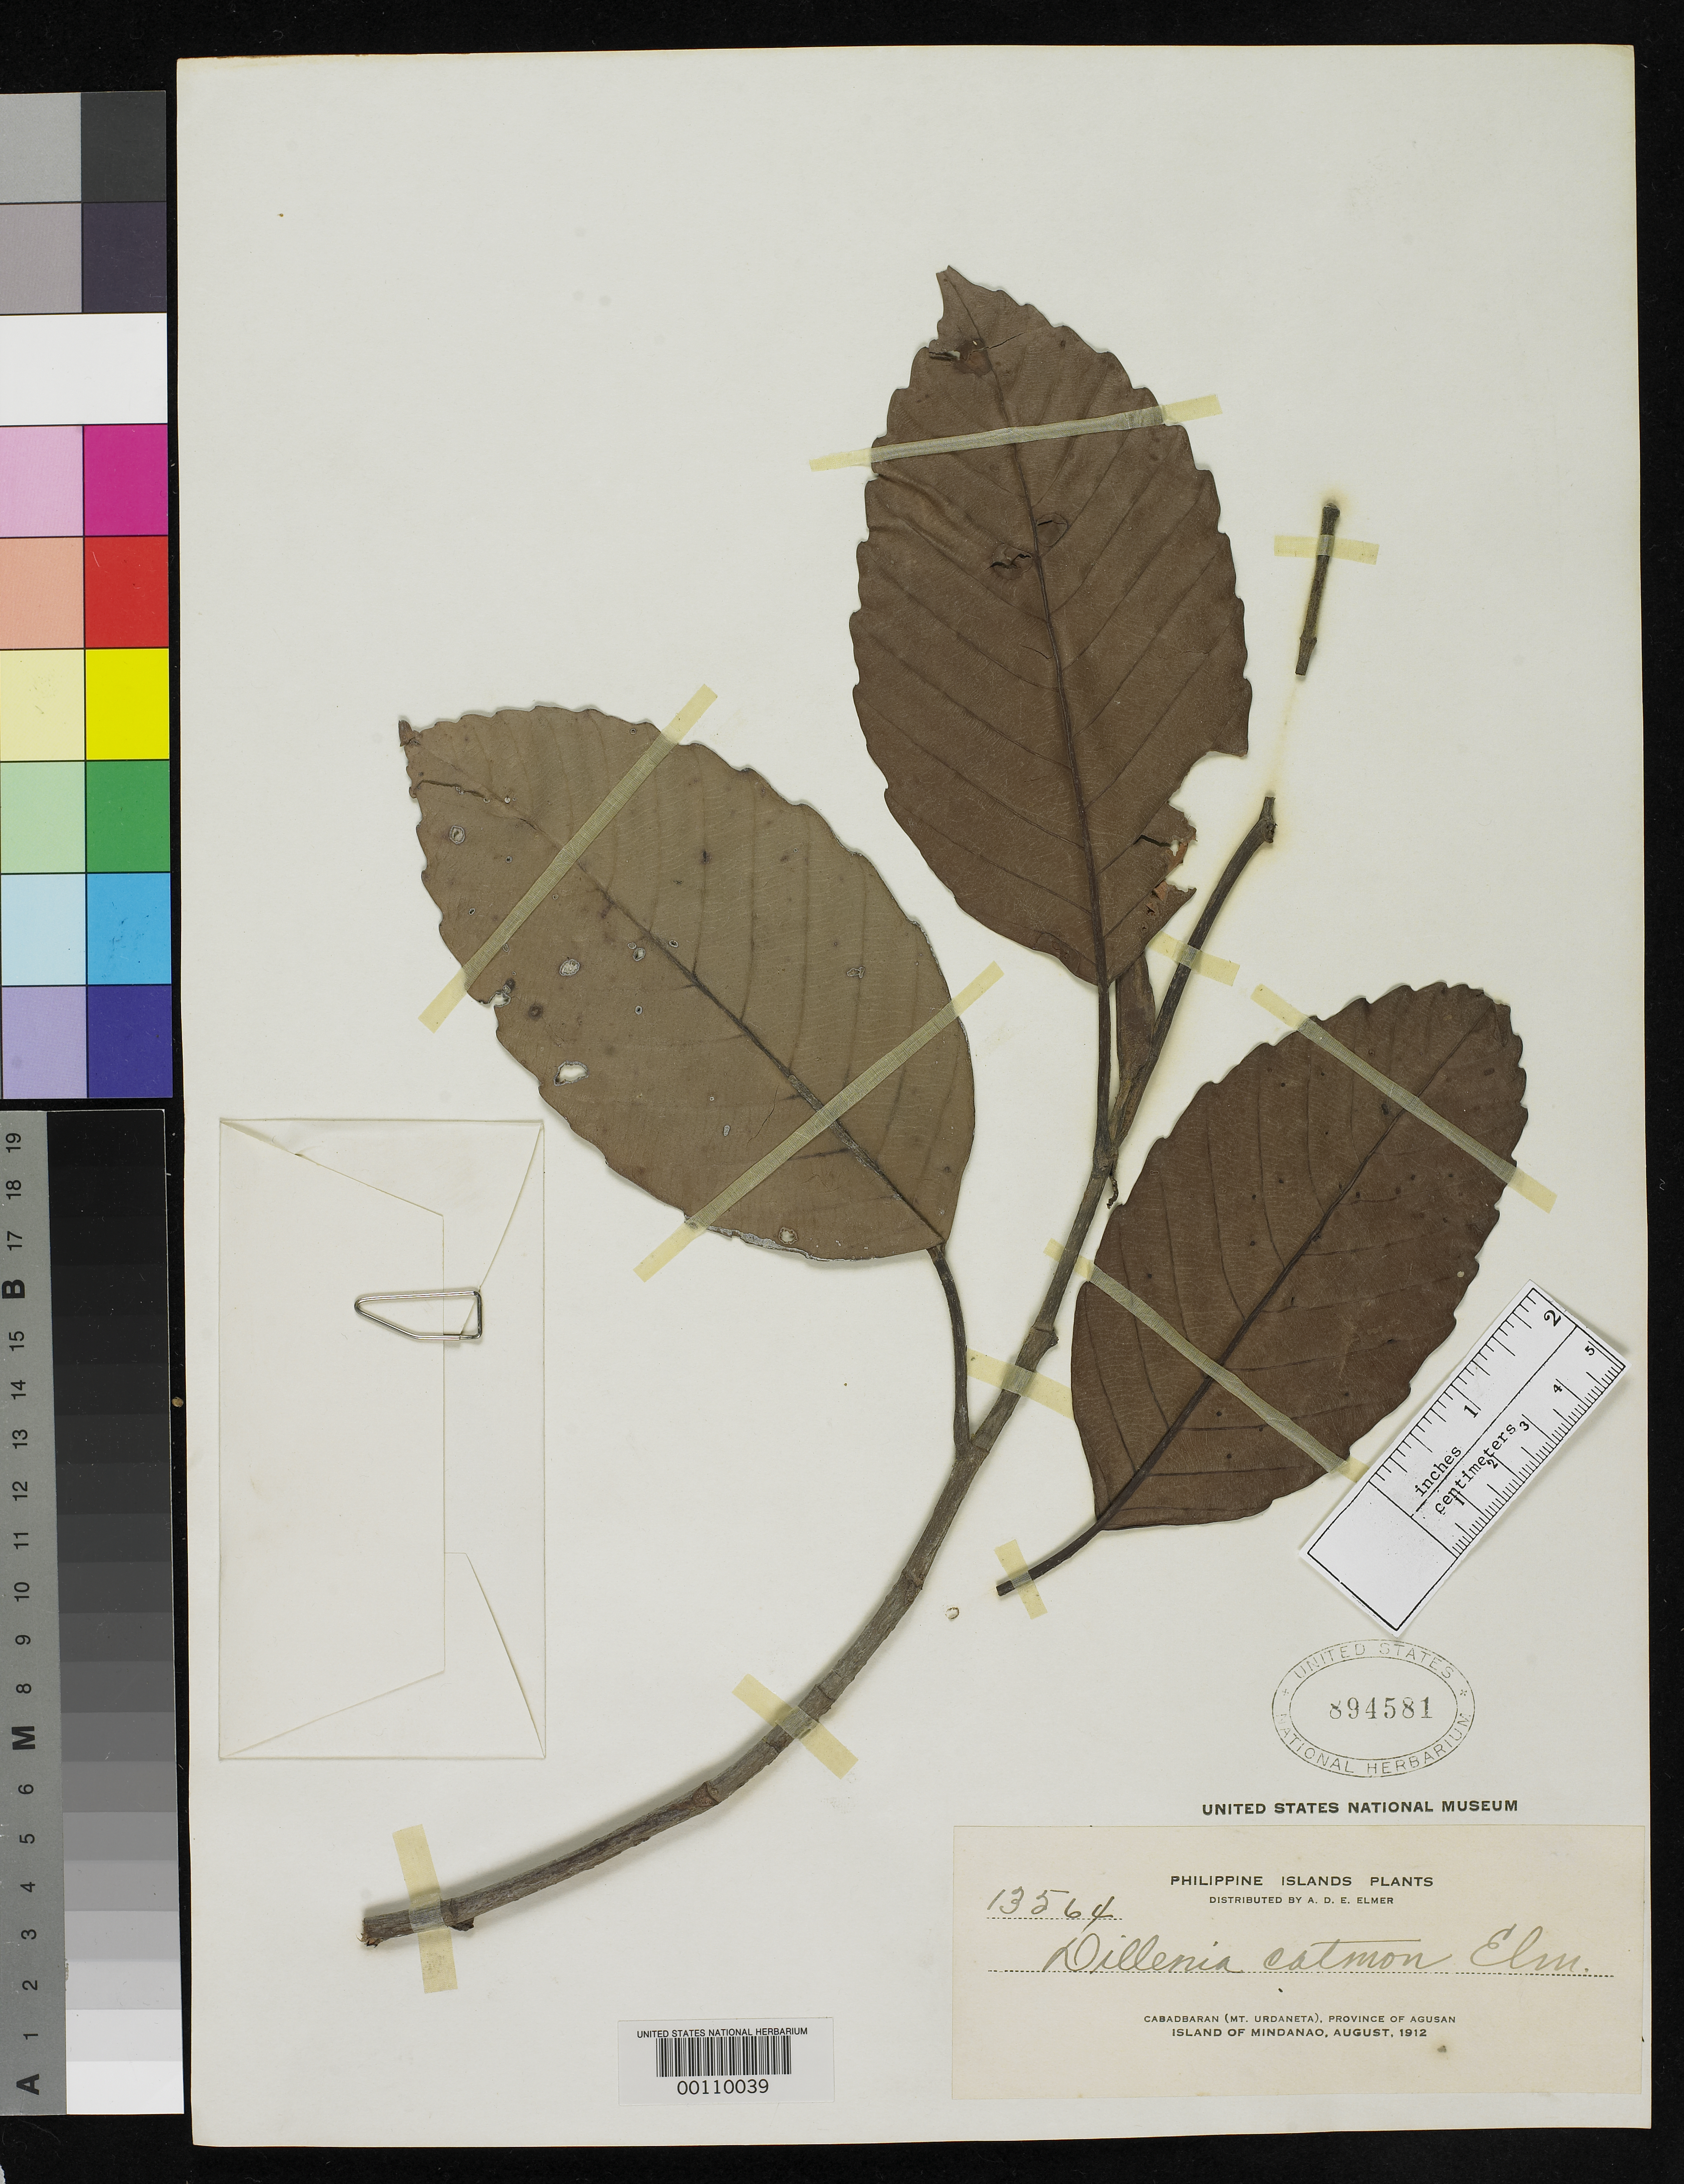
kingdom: Plantae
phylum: Tracheophyta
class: Magnoliopsida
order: Dilleniales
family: Dilleniaceae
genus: Dillenia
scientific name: Dillenia catmon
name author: Elmer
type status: Isotype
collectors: A. D. E. Elmer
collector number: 13564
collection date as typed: Aug 1912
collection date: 1912-08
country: Philippines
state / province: Caraga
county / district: Agusan del Norte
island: Mindanao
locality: Cabadbaran (Mt. Urdaneta), Province of Agusan, Island of Mindanao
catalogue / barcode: US 894581